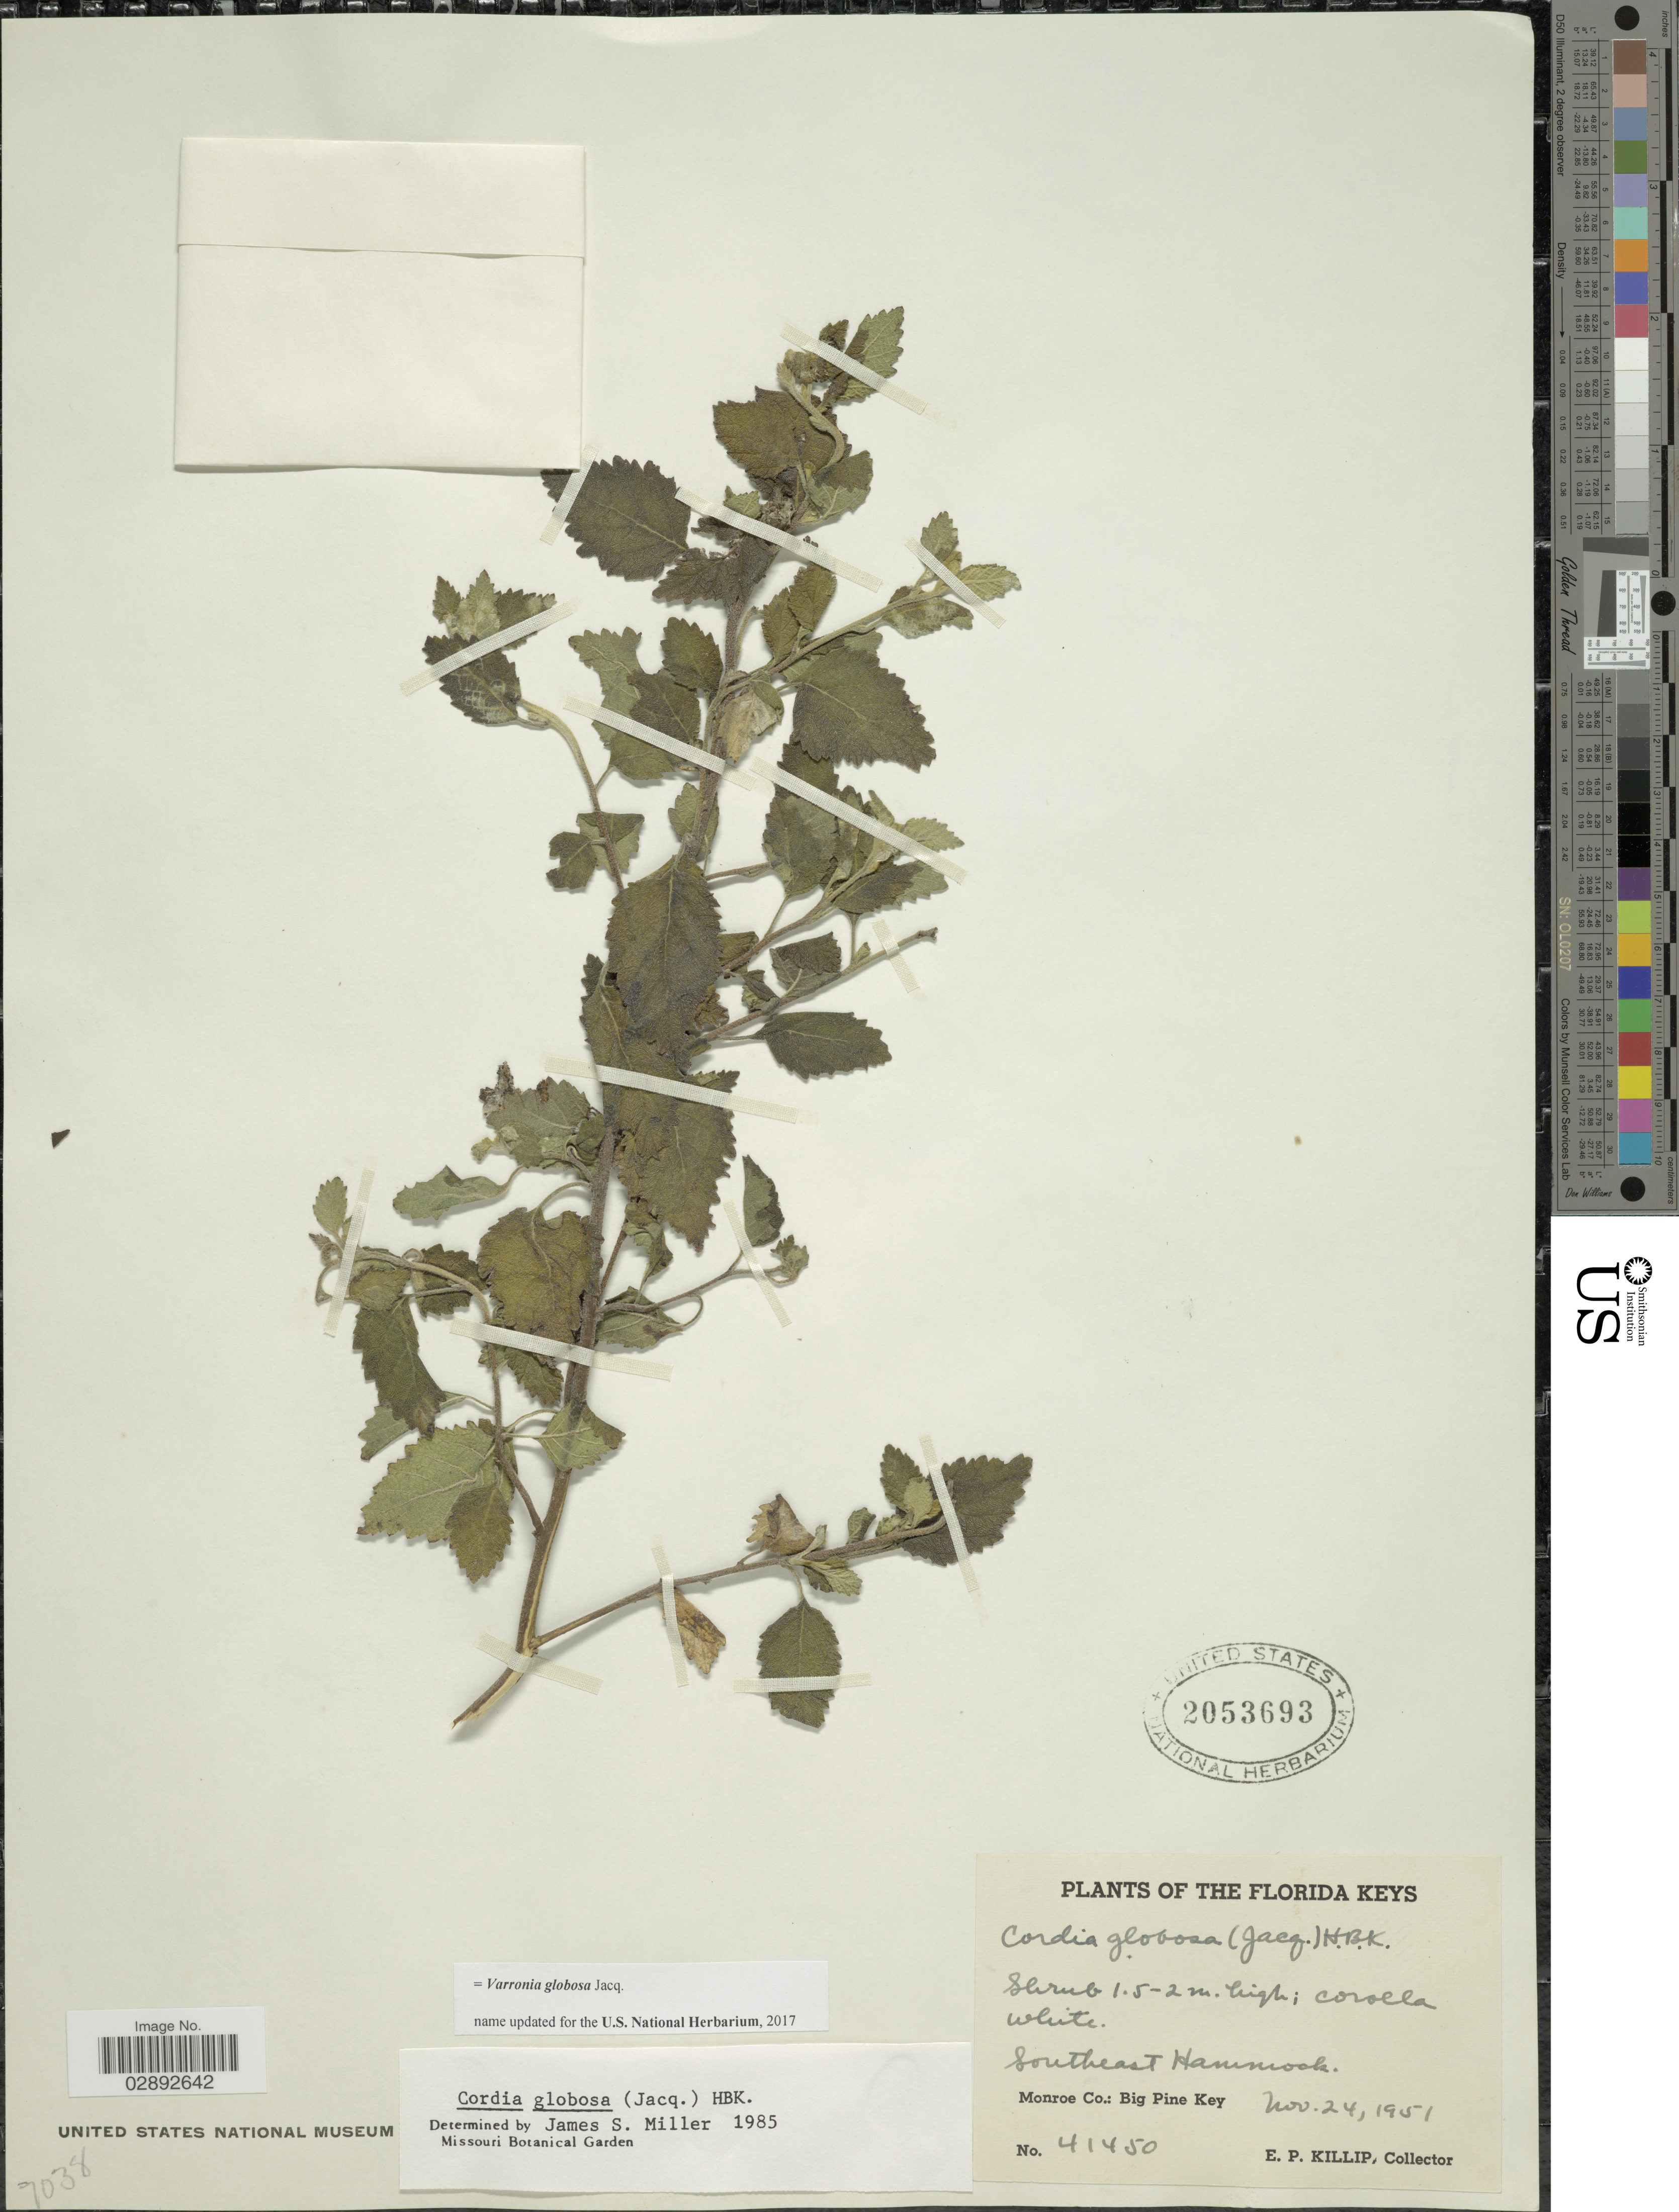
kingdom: Plantae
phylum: Tracheophyta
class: Magnoliopsida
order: Boraginales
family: Cordiaceae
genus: Varronia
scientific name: Varronia globosa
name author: Jacq.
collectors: E. P. Killip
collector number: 41450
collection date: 1951-11-24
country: United States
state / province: Florida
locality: Florida Keys. Southeast Hammock. Monroe Co.: Big Pine Key.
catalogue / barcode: US 2053693